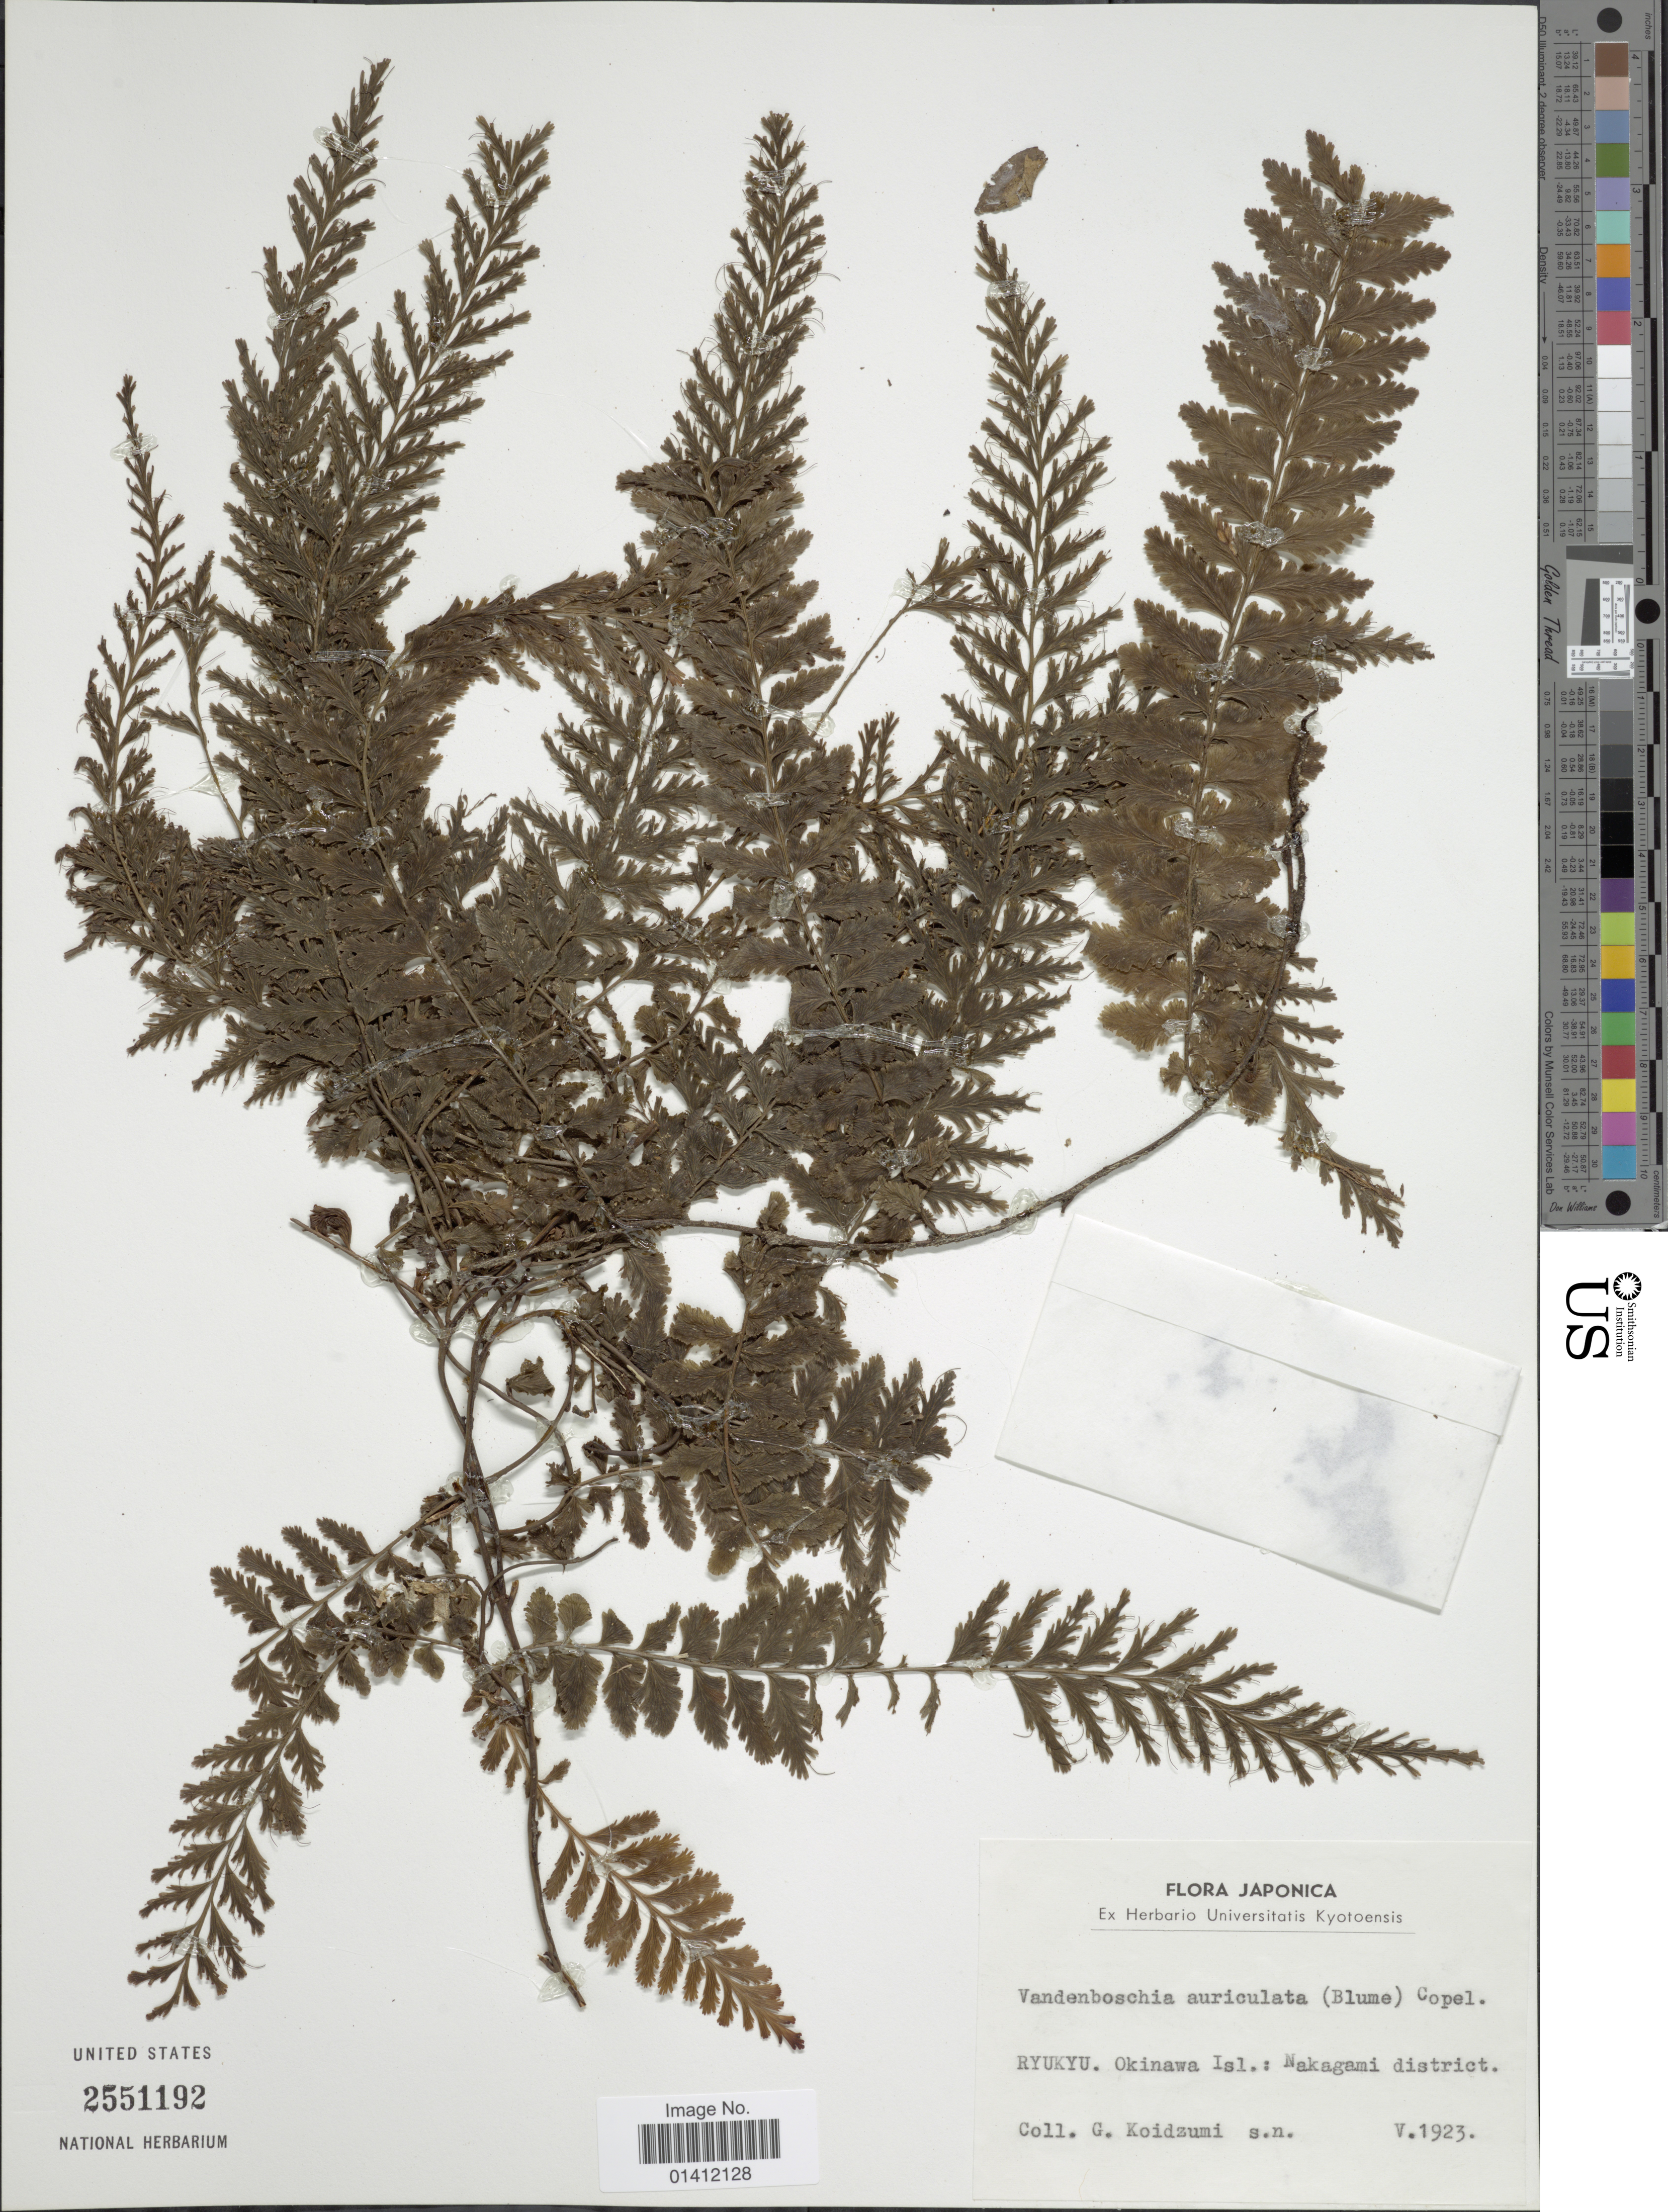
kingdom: Plantae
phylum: Tracheophyta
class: Polypodiopsida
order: Hymenophyllales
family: Hymenophyllaceae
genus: Vandenboschia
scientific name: Vandenboschia auriculata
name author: (Blume) Copel.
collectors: G. Koidzumi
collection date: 1923-05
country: Japan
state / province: Okinawa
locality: Ryukyu. Okinawa Isl.: Nakagami district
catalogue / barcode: US 2551192